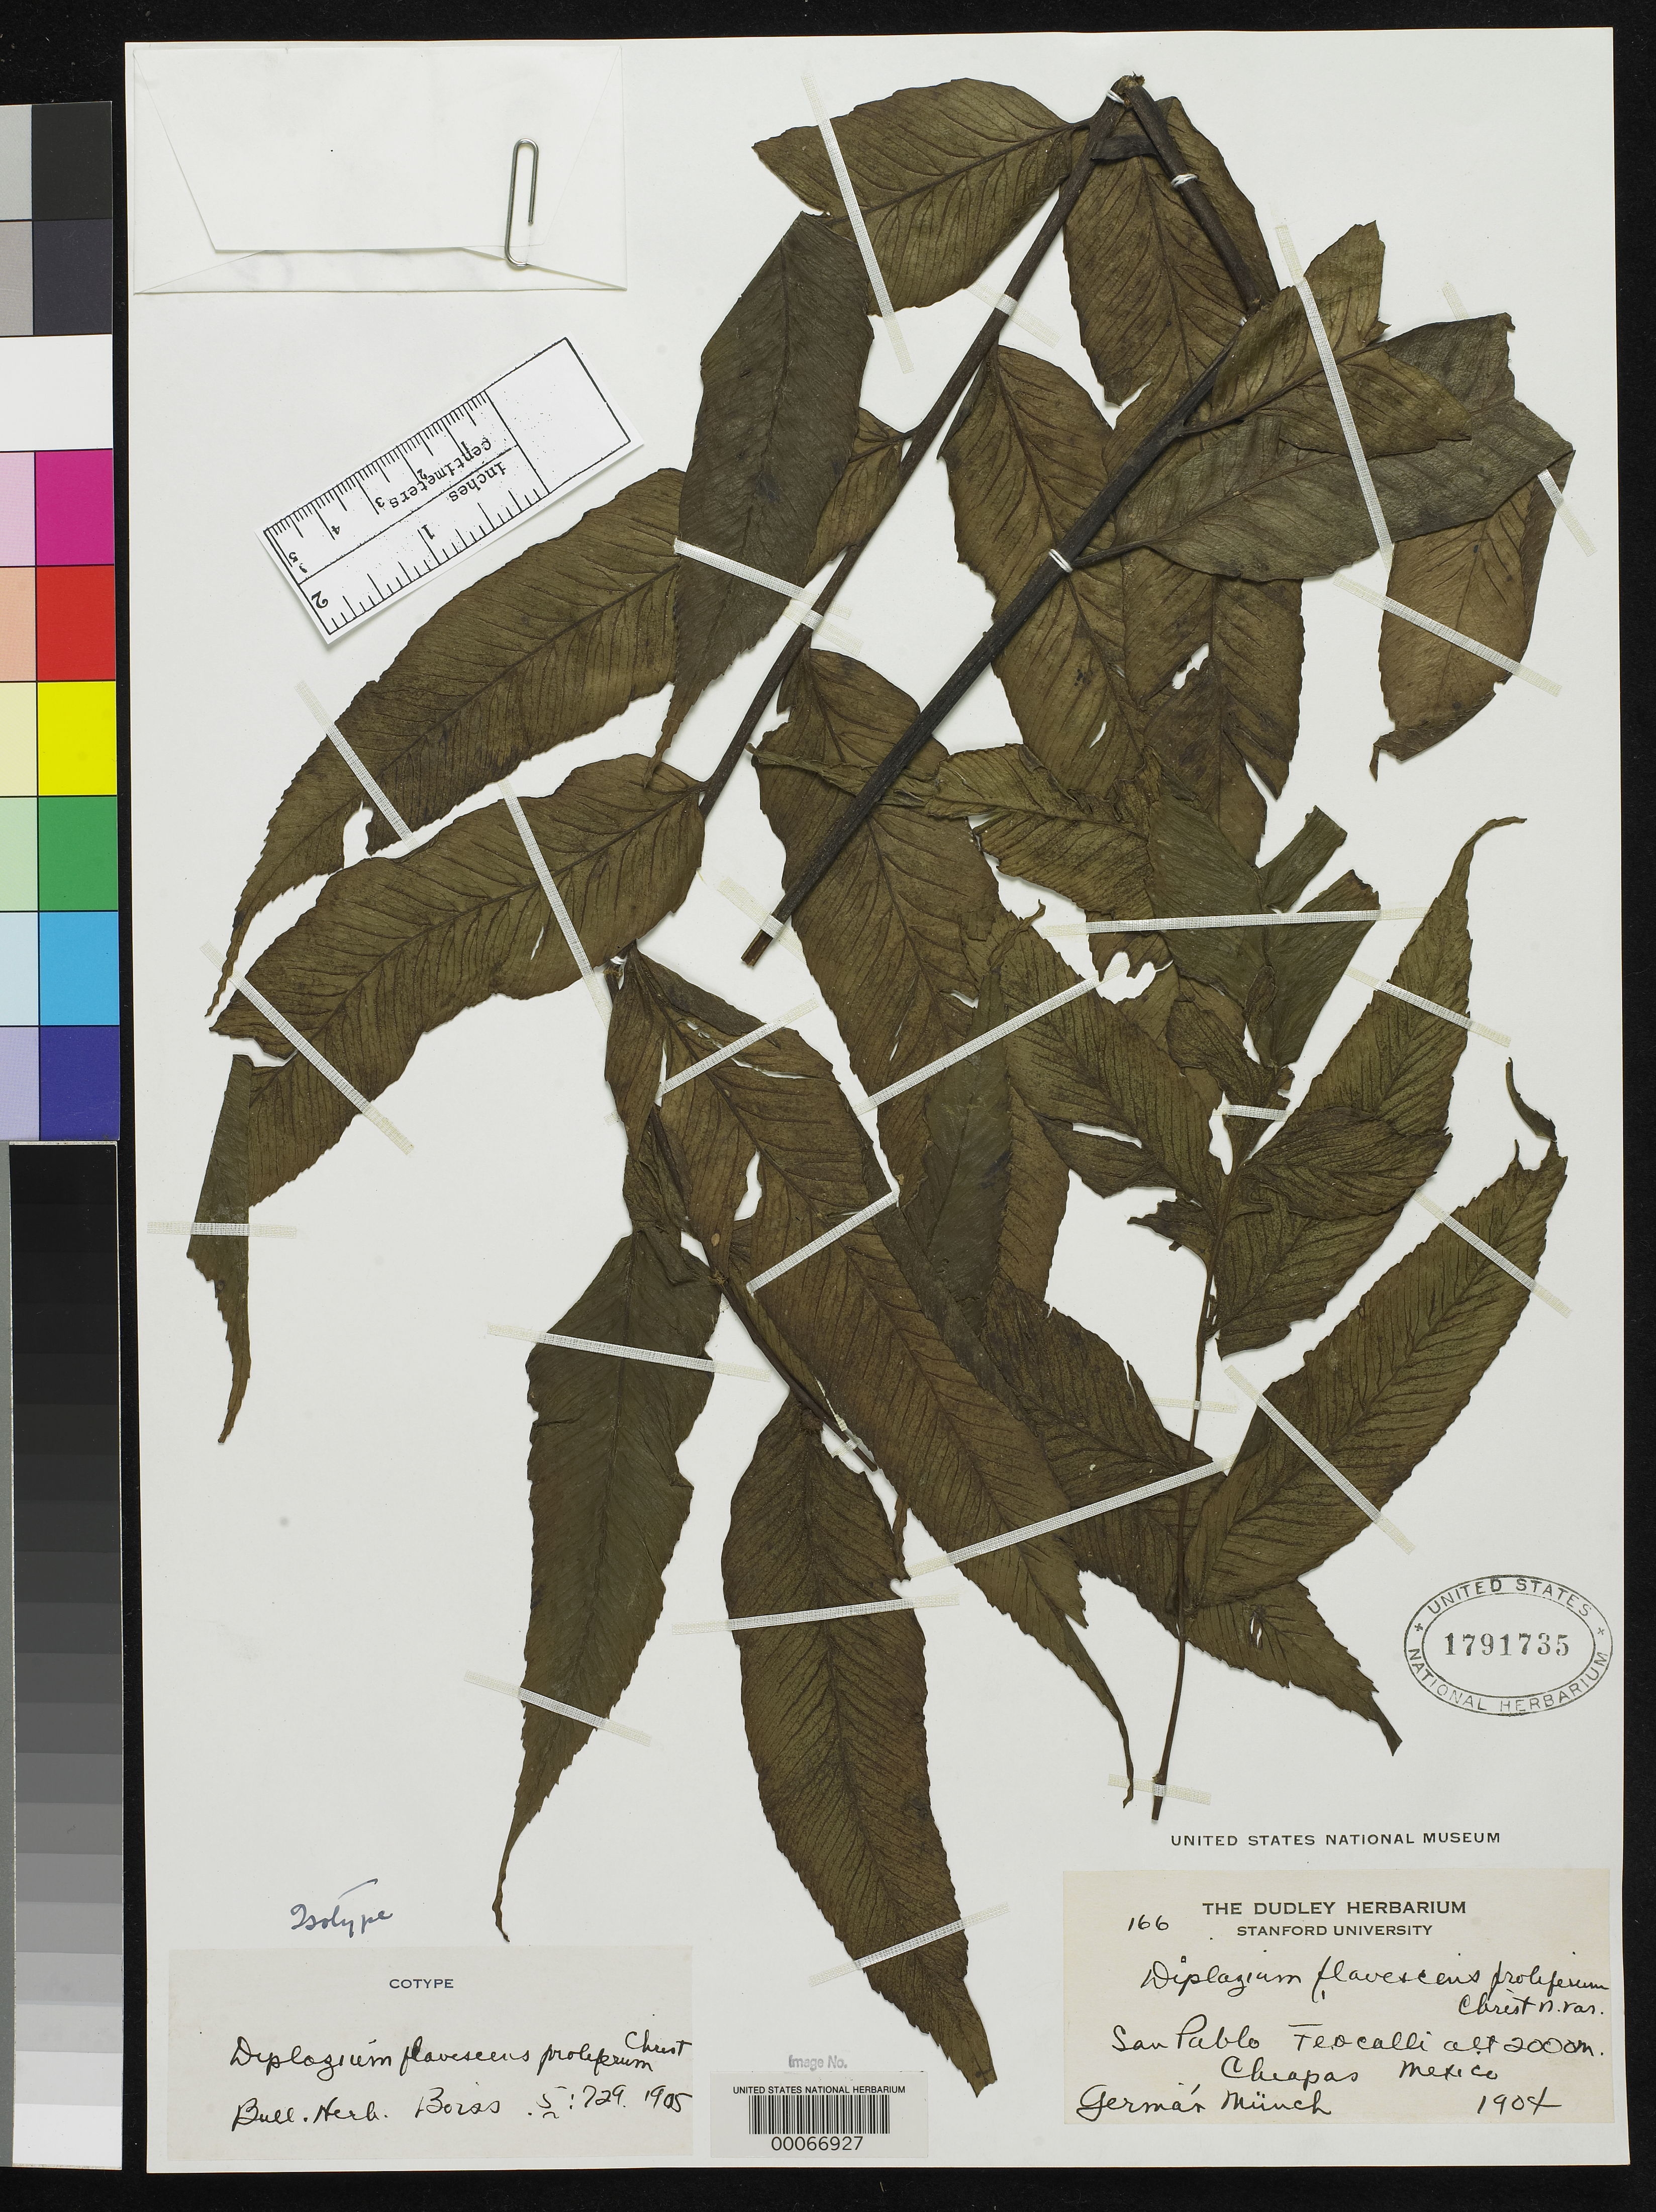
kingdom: Plantae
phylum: Tracheophyta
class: Polypodiopsida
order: Polypodiales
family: Athyriaceae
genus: Diplazium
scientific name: Diplazium flavescens var. proliferum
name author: Christ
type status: Type Collection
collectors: G. Munch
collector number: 166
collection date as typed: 1904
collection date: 1904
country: Mexico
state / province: Chiapas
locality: San Pablo, Teocalli.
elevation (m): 200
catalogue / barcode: US 1791735